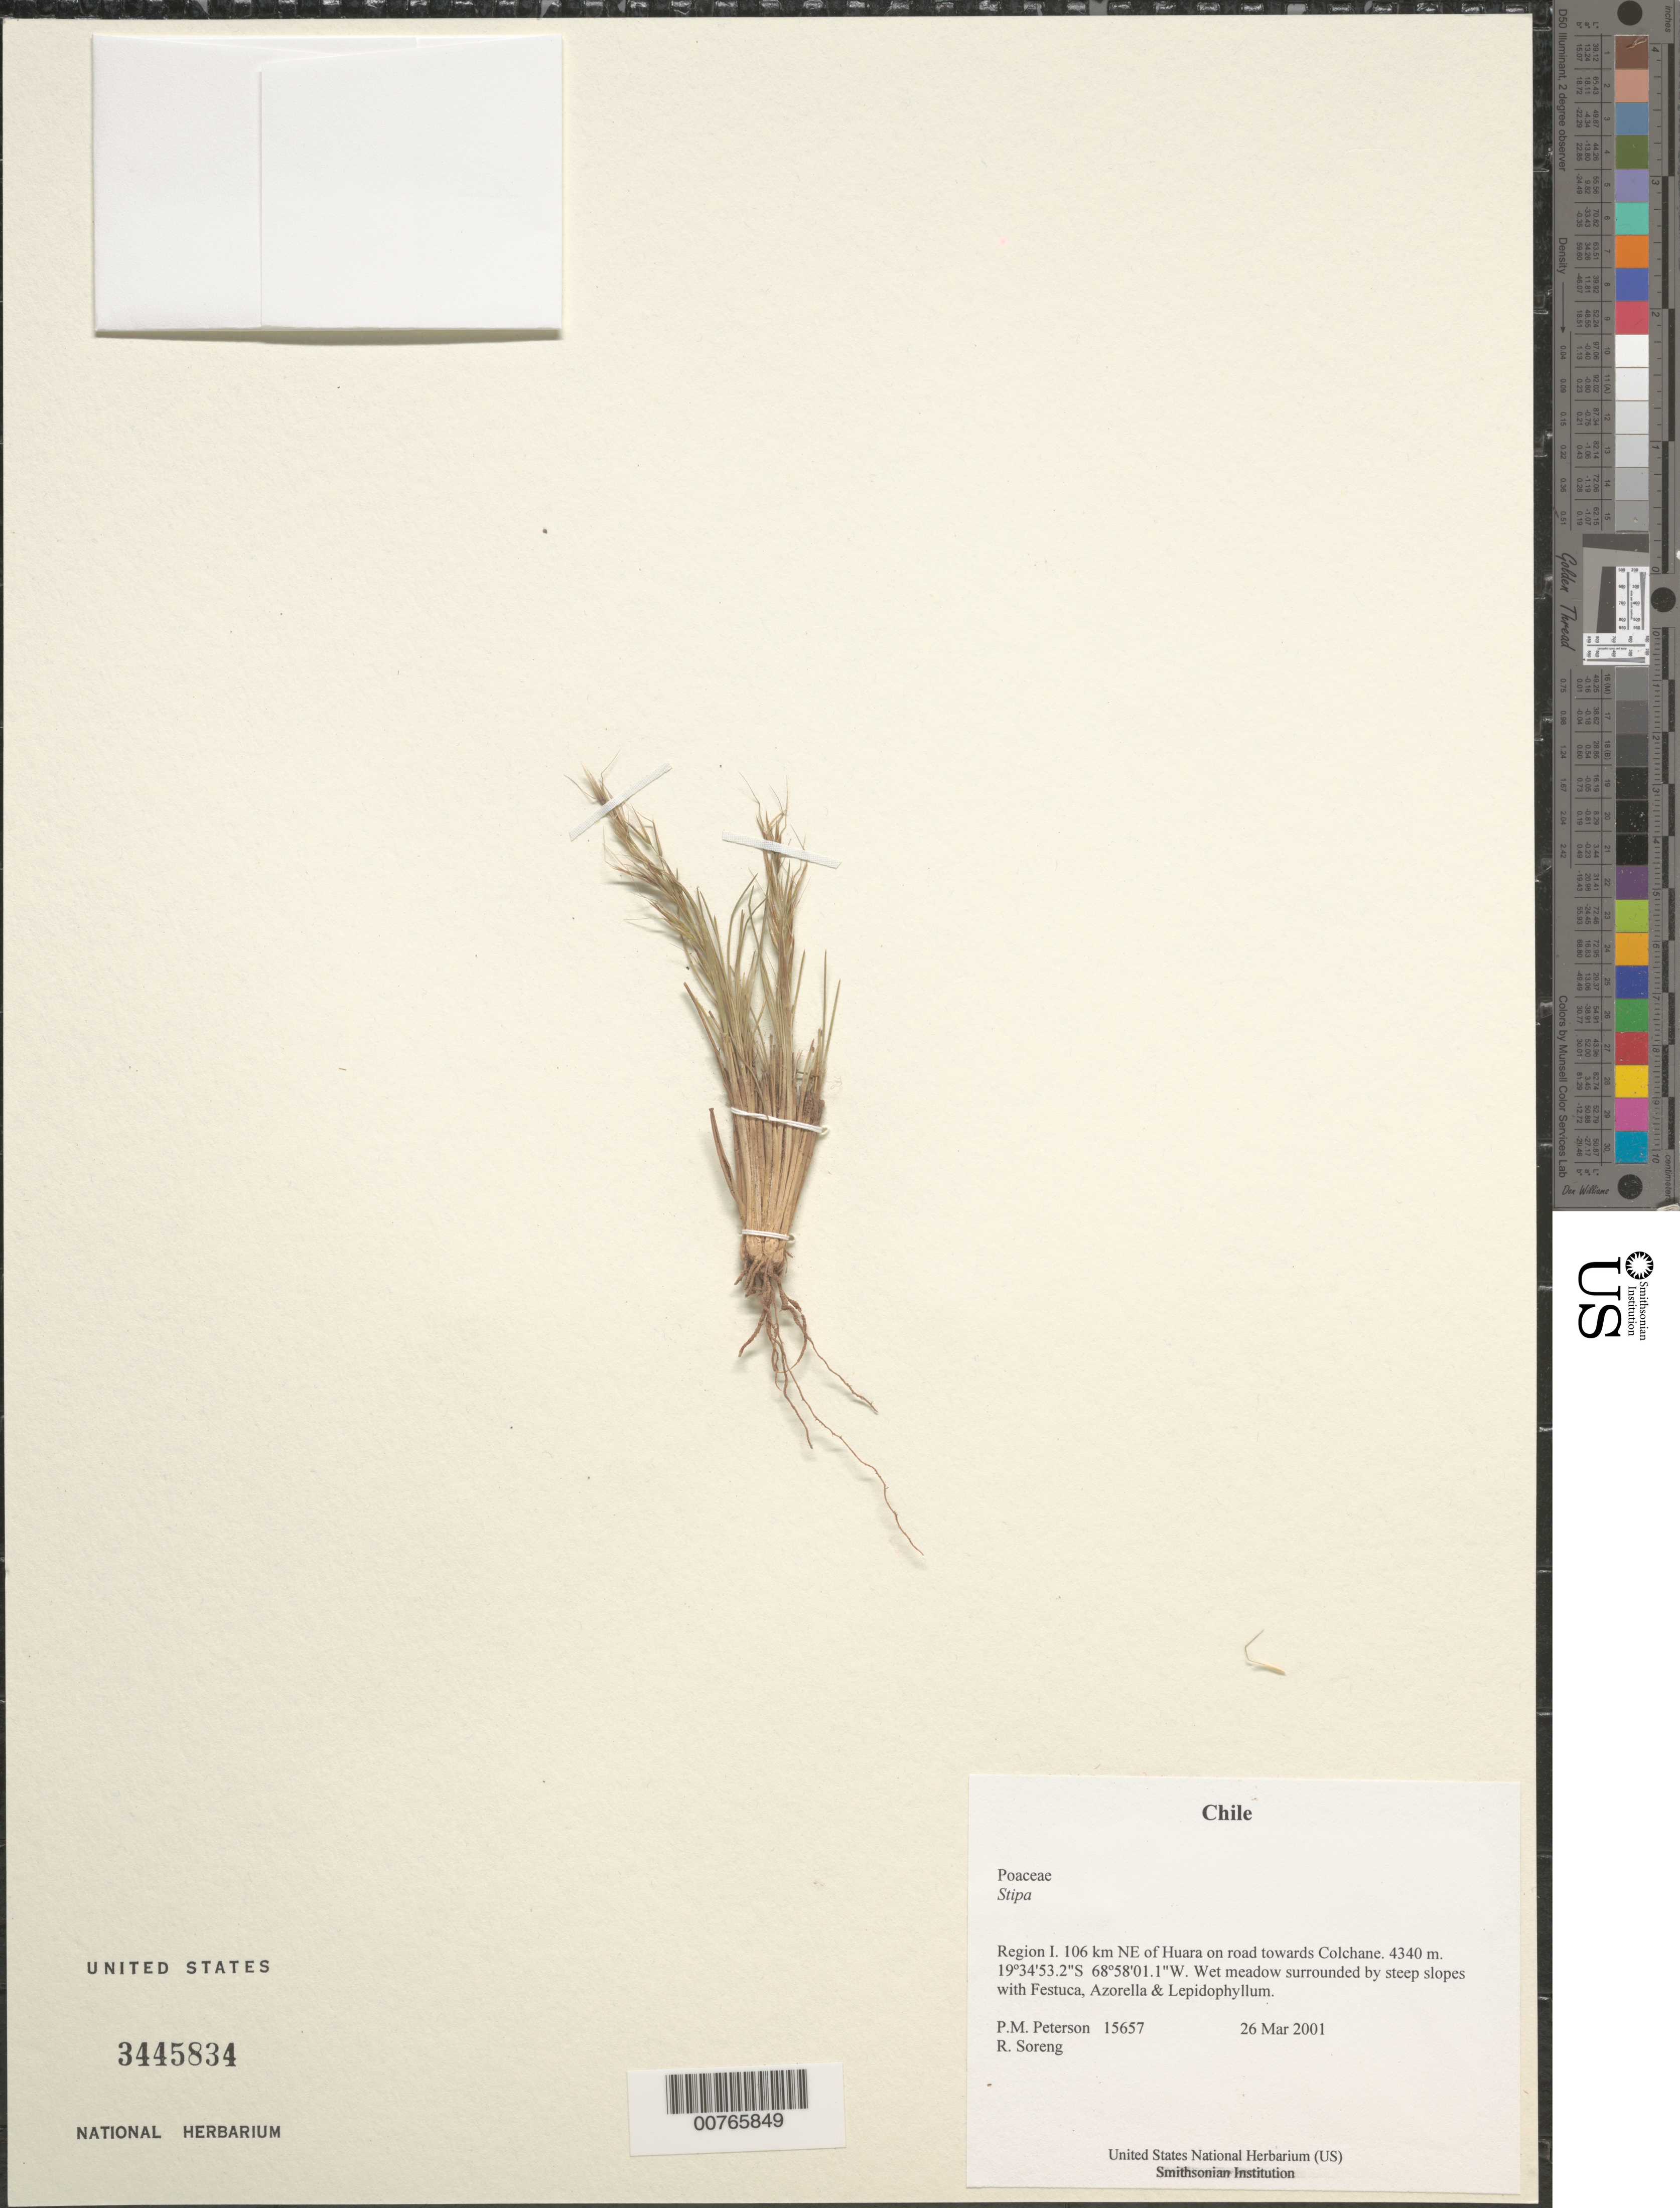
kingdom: Plantae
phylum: Tracheophyta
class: Liliopsida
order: Poales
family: Poaceae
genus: Stipa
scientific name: Stipa sp.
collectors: P. M. Peterson & R. J. Soreng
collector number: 15657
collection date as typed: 26 Mar 2001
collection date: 2001-03-26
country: Chile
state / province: Tarapacá (I)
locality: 106 km NE of Huara on road towards Colchane.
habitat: Wet meadow surrounded by steep slopes with Festuca, Azorella & Lepidophyllum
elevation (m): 4340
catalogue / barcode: US 3445834